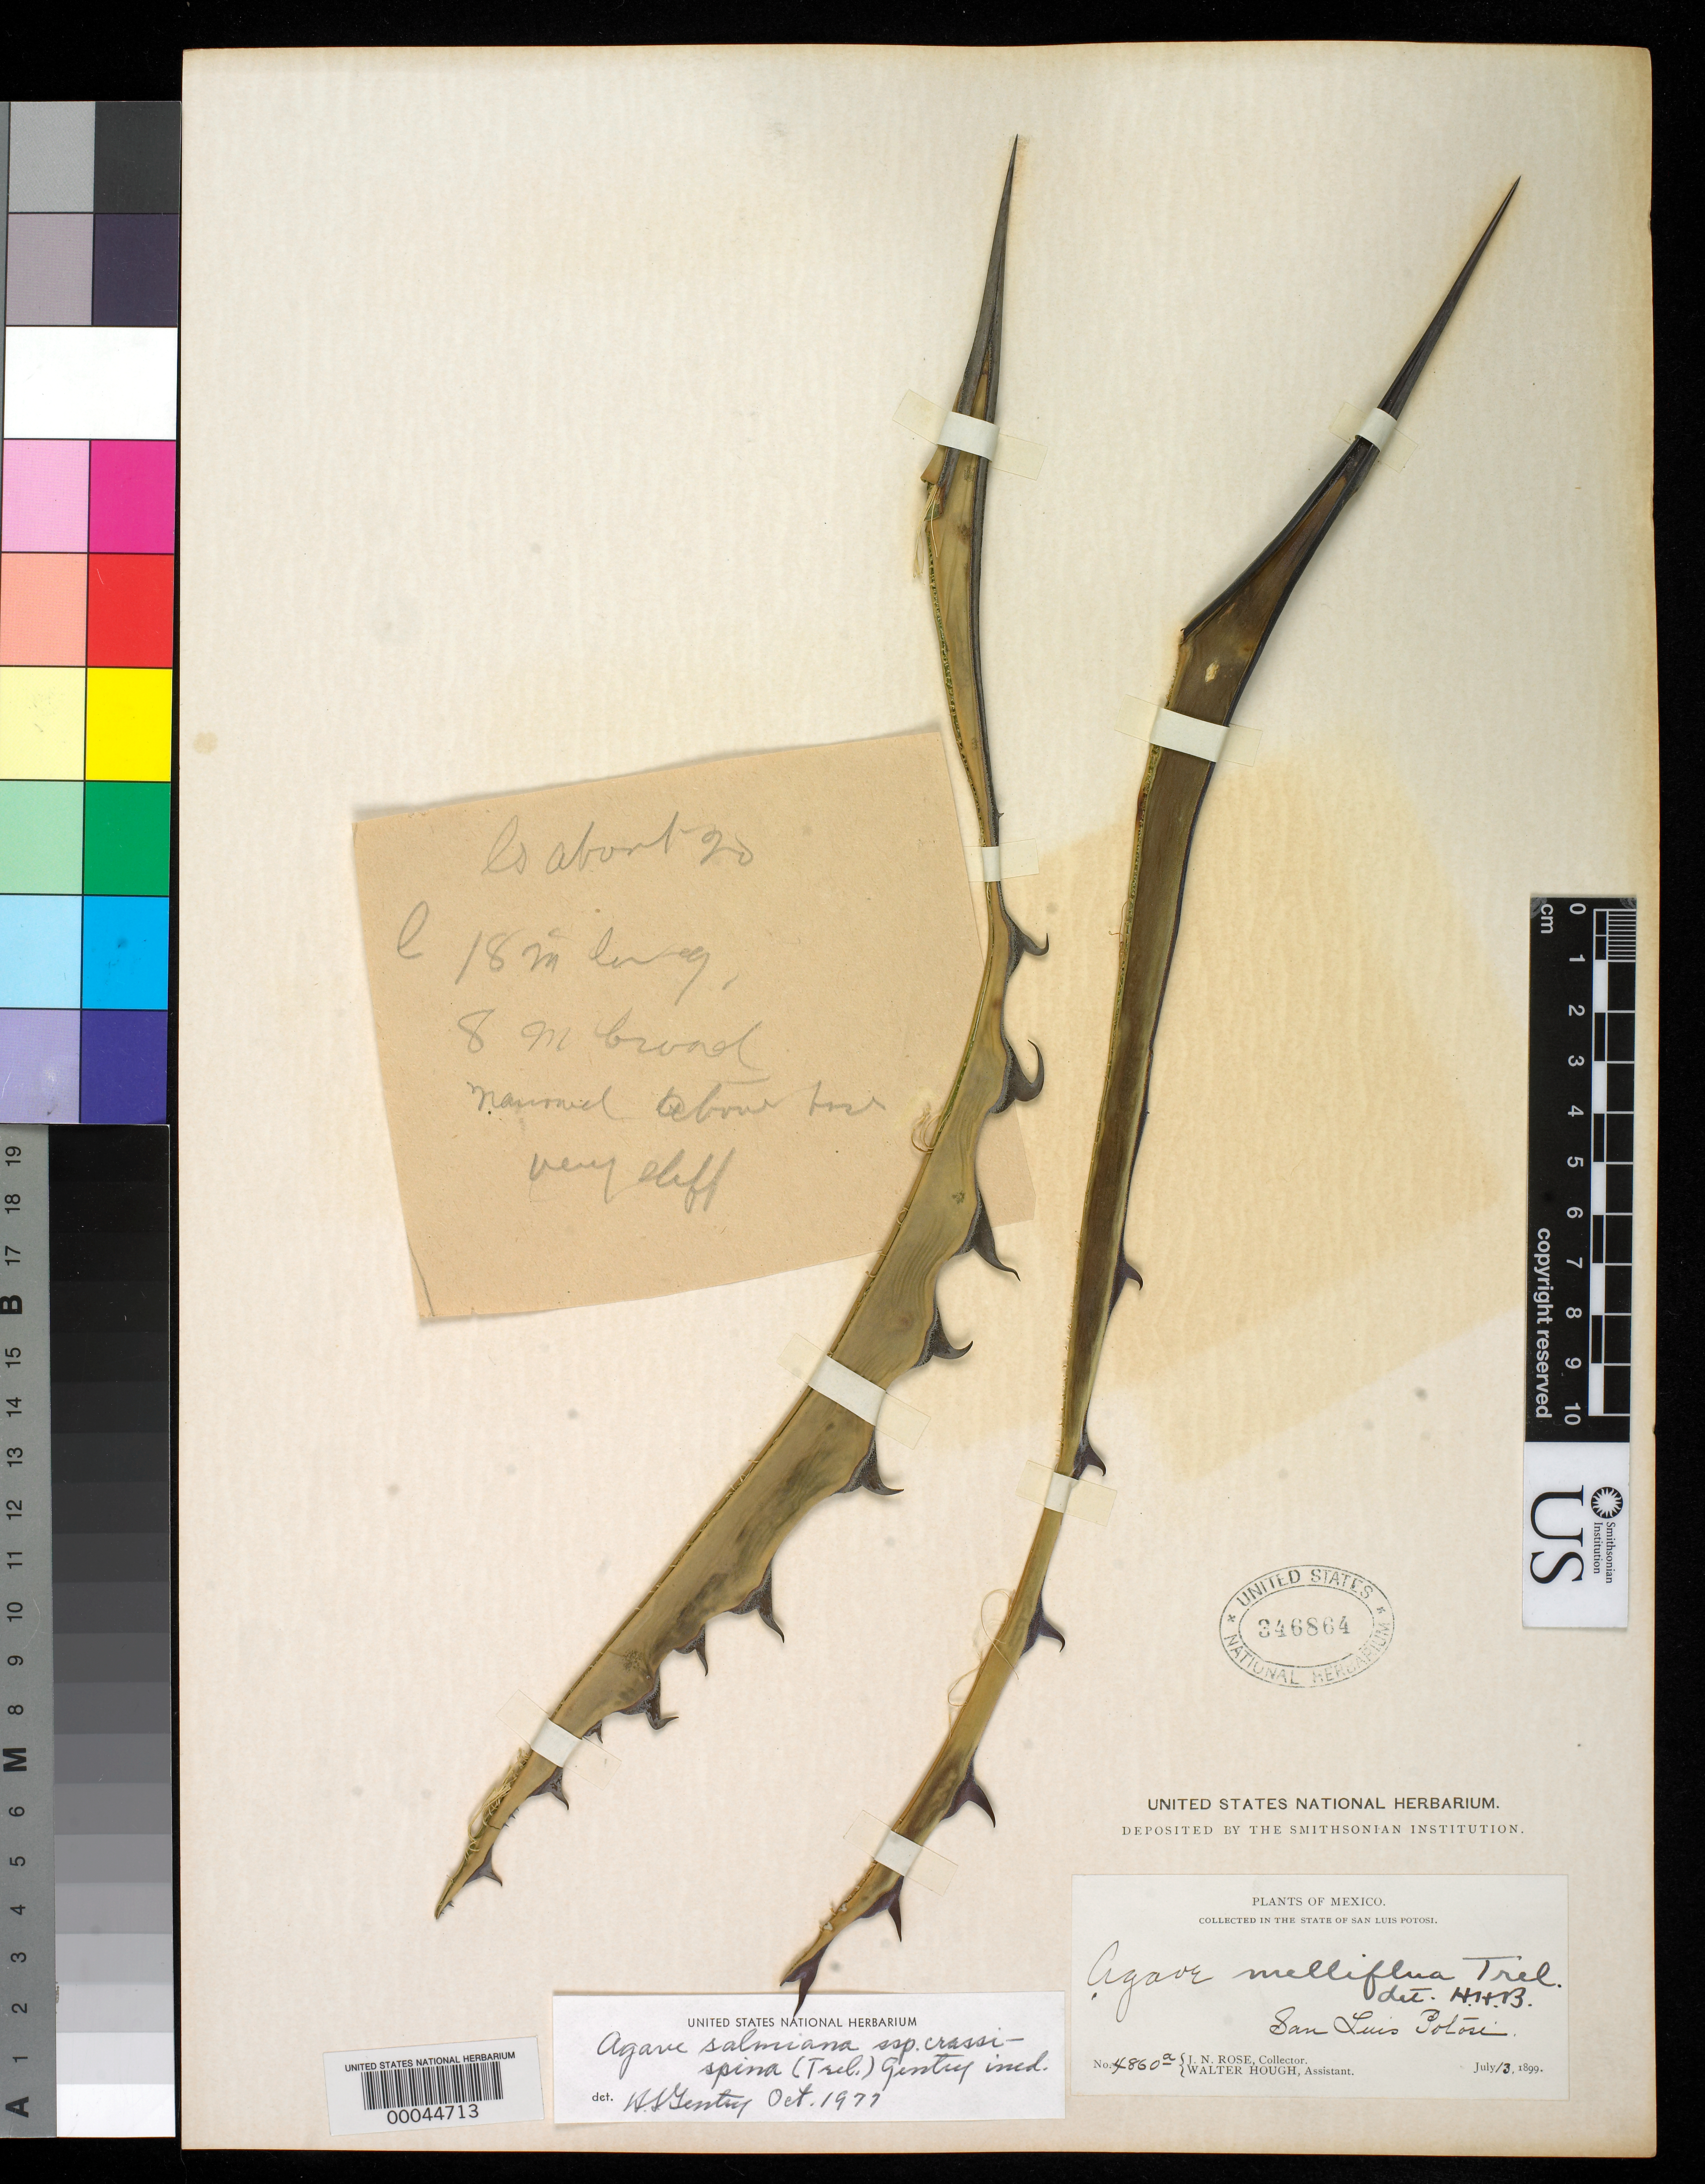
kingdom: Plantae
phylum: Tracheophyta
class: Liliopsida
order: Asparagales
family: Asparagaceae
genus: Agave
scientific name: Agave salmiana subsp. crassispina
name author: (Trel.) Gentry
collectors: J. N. Rose & W. Hough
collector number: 4860a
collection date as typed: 13 Jul 1899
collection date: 1899-07-13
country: Mexico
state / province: San Luis Potosí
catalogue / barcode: US 346864